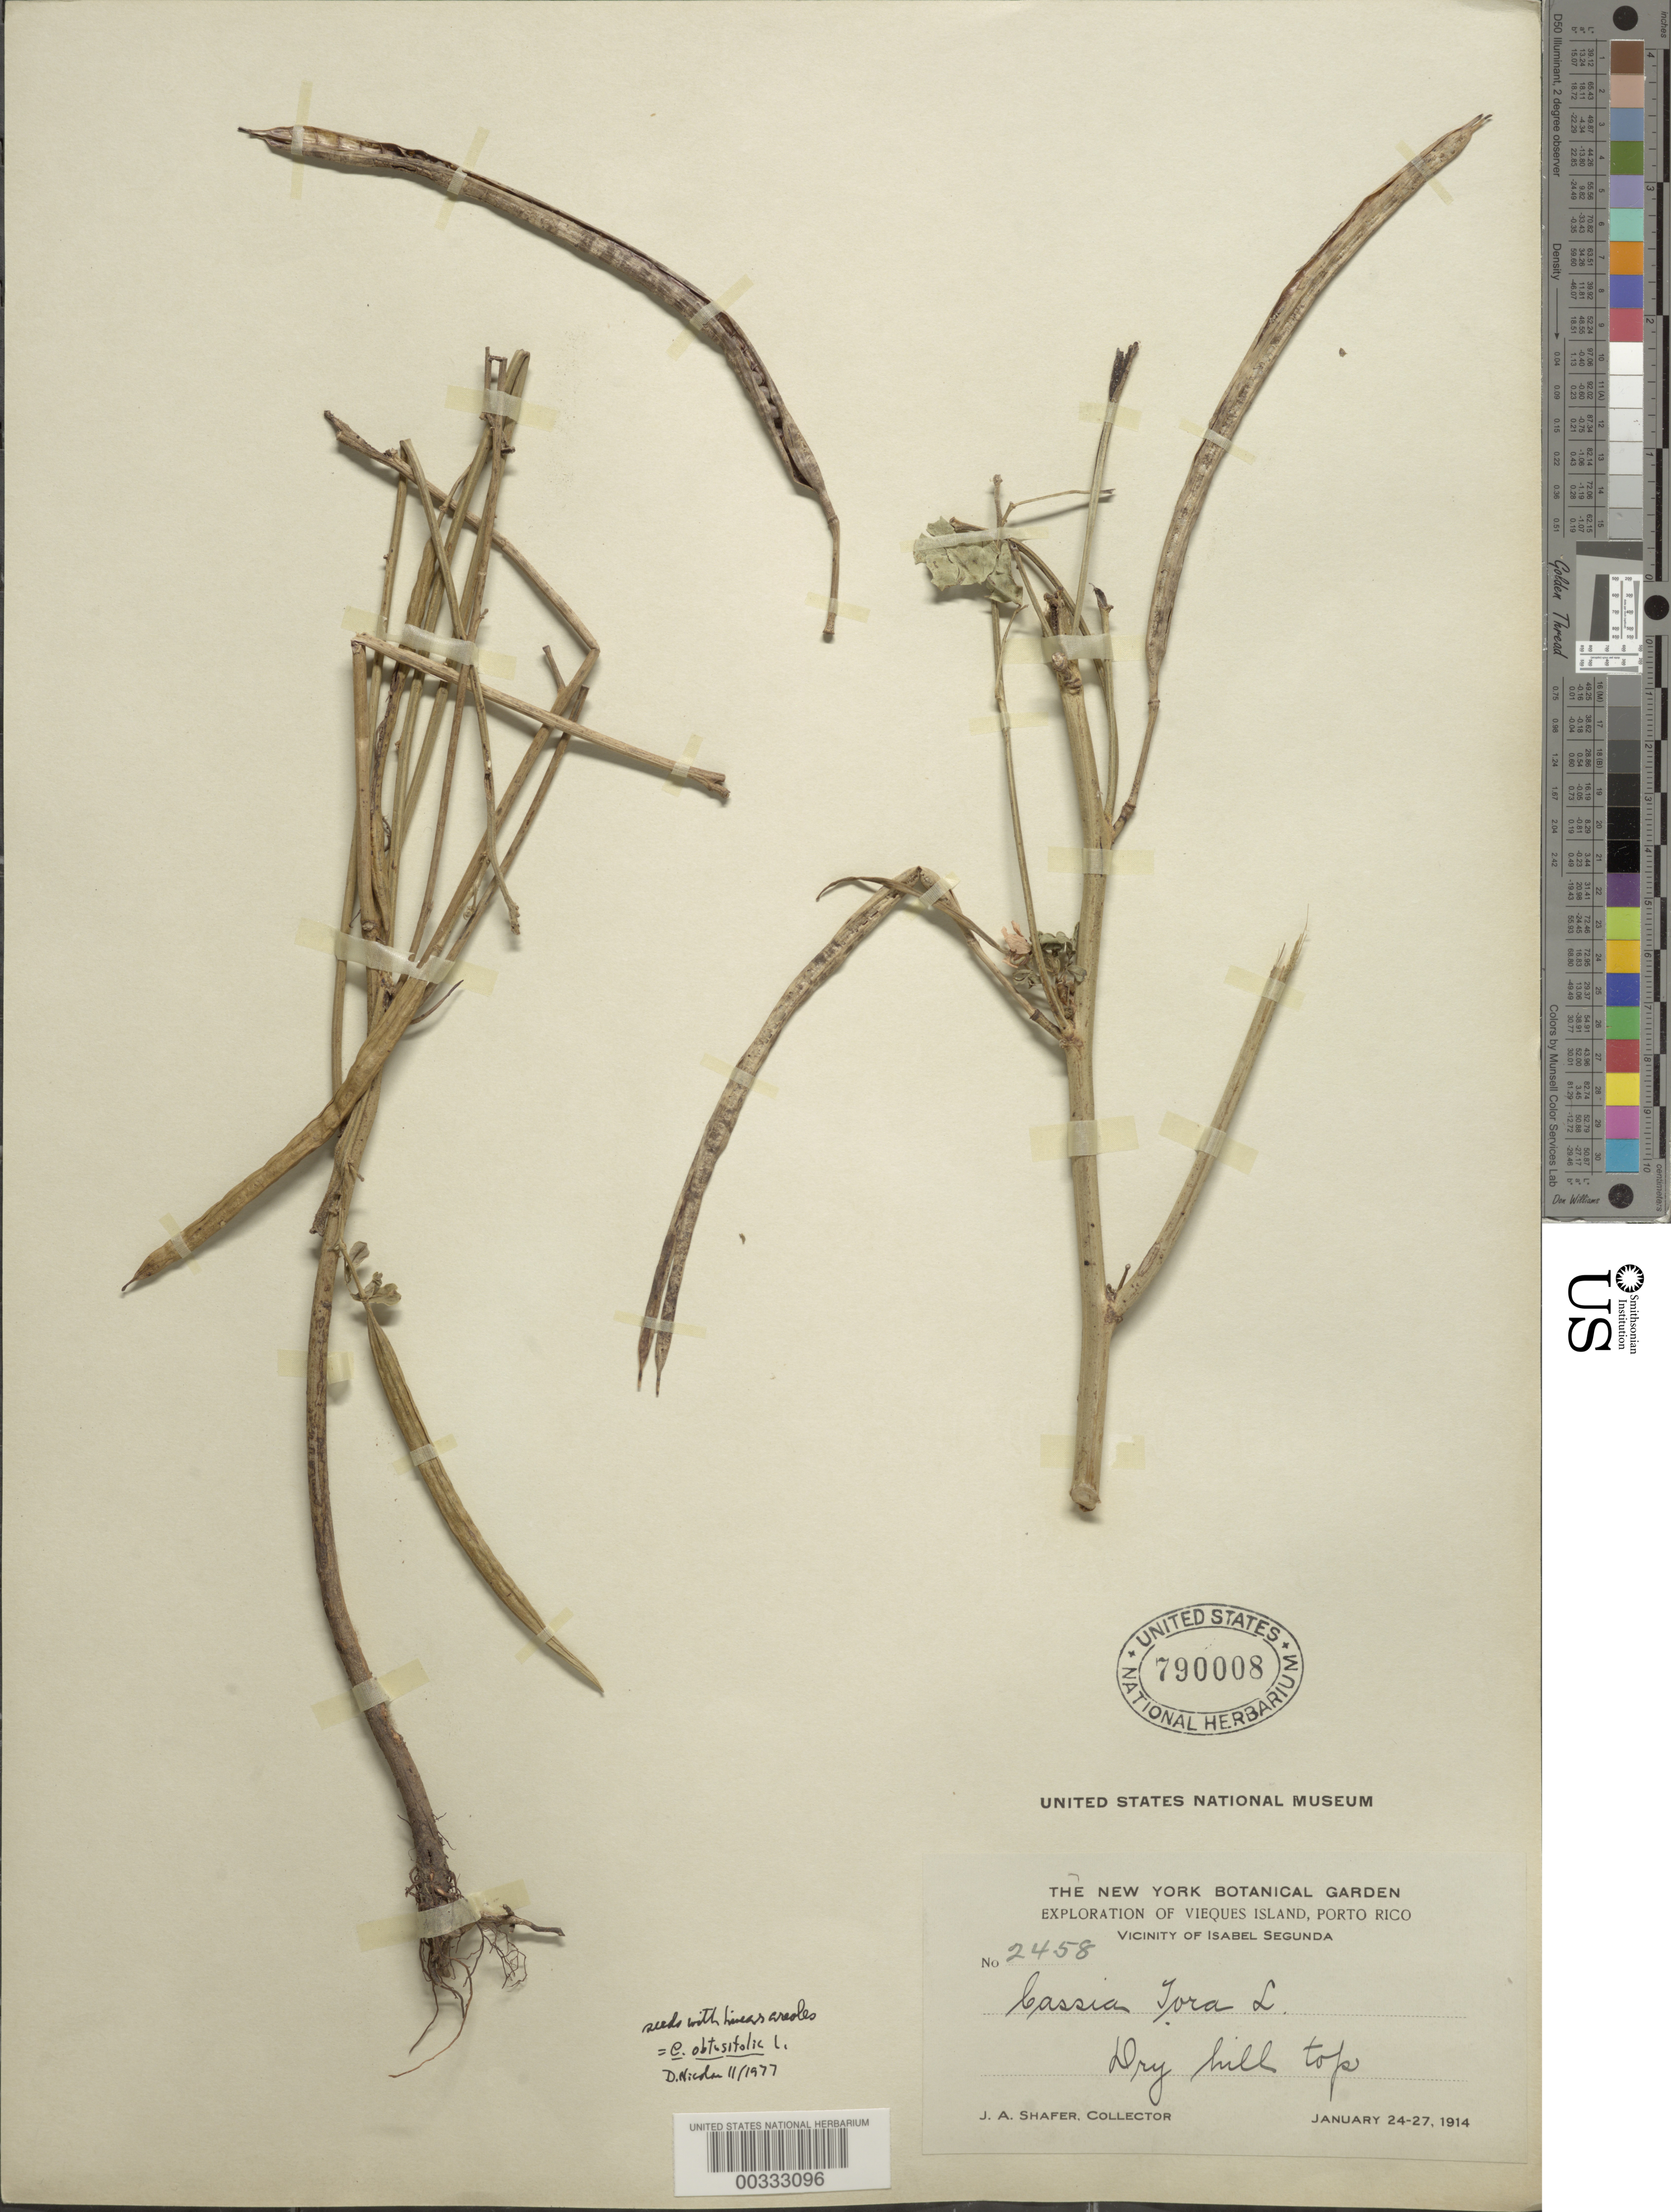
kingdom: Plantae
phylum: Tracheophyta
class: Magnoliopsida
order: Fabales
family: Fabaceae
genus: Senna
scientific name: Senna obtusifolia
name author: (L.) H.S. Irwin & Barneby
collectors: J. A. Shafer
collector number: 2458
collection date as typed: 24 Jan 1914 to 27 Jan 1914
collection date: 1914-01-24/1914-01-27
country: Puerto Rico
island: Greater Antilles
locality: Vicinity of isabel segunda, vieques i.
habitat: Dry hill top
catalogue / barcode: US 790008